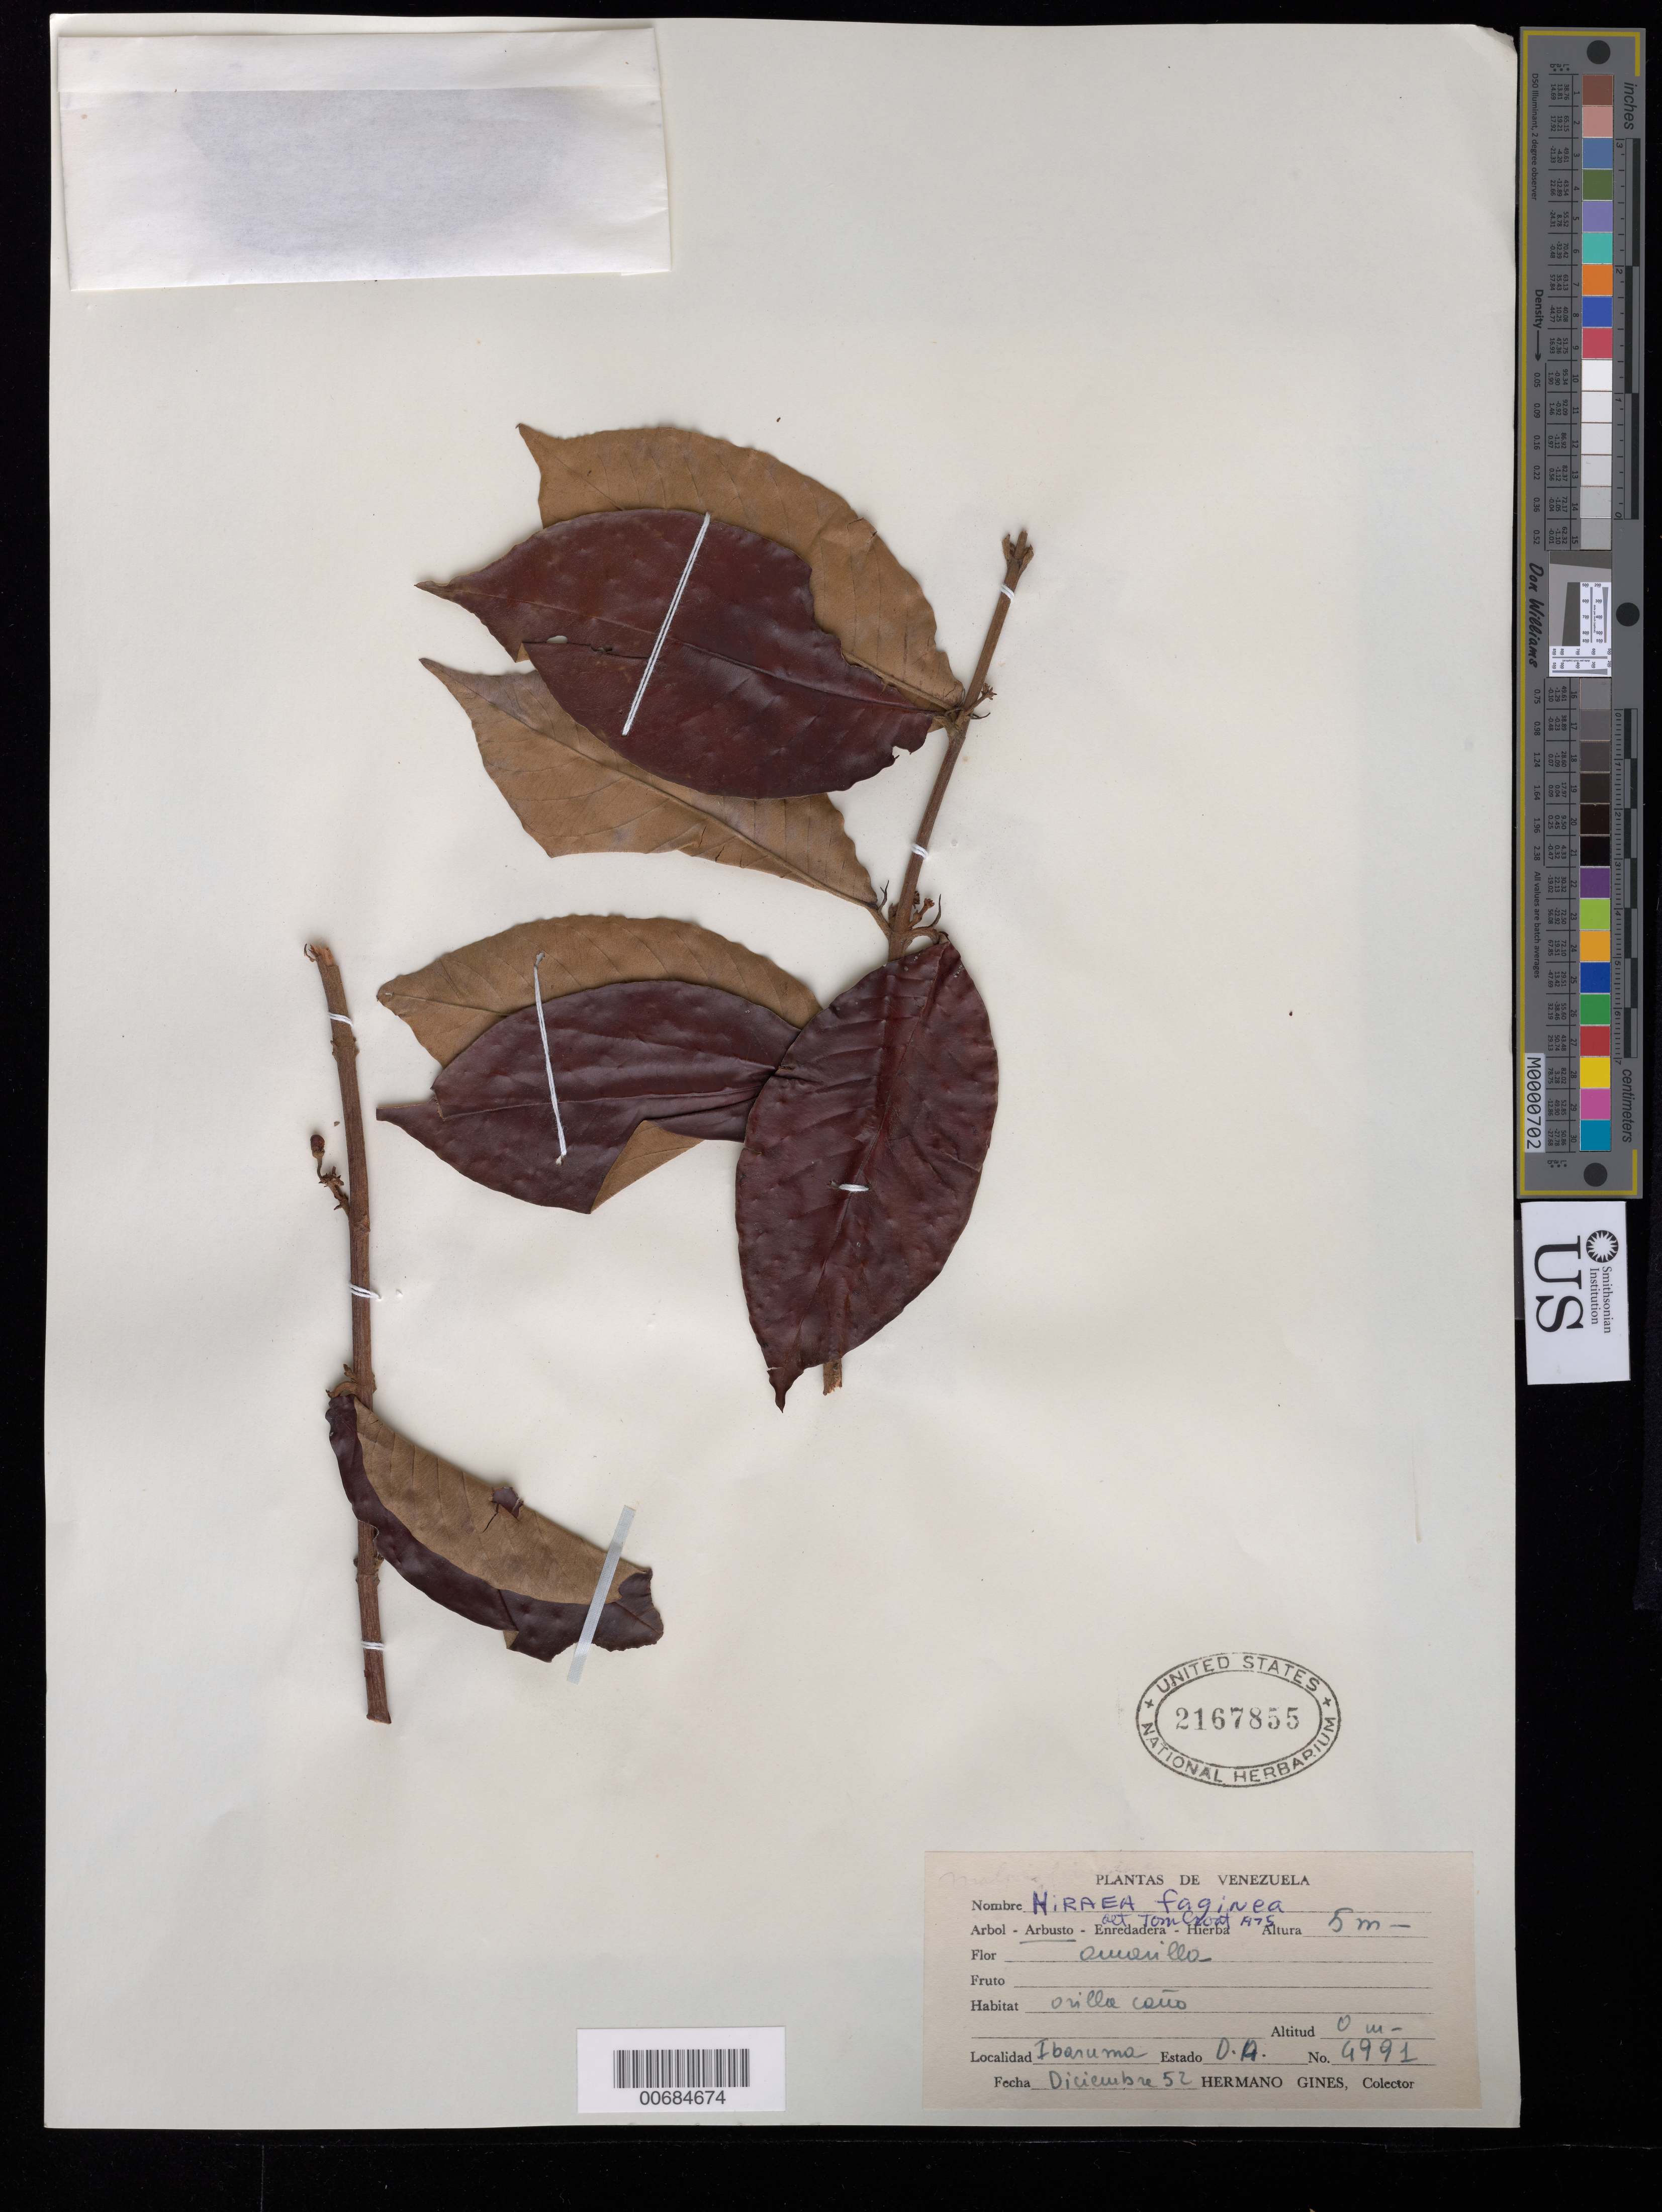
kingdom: Plantae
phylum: Tracheophyta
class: Magnoliopsida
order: Malpighiales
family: Malpighiaceae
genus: Hiraea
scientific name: Hiraea faginea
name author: (Sw.) Nied.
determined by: Croat, Thomas B., Missouri Botanical Garden (MO)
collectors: H. Gines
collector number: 4991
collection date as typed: Dec-52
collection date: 1952-12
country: Venezuela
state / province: Delta Amacuro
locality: Ibaruma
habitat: Orilla caño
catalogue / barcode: US 2167855